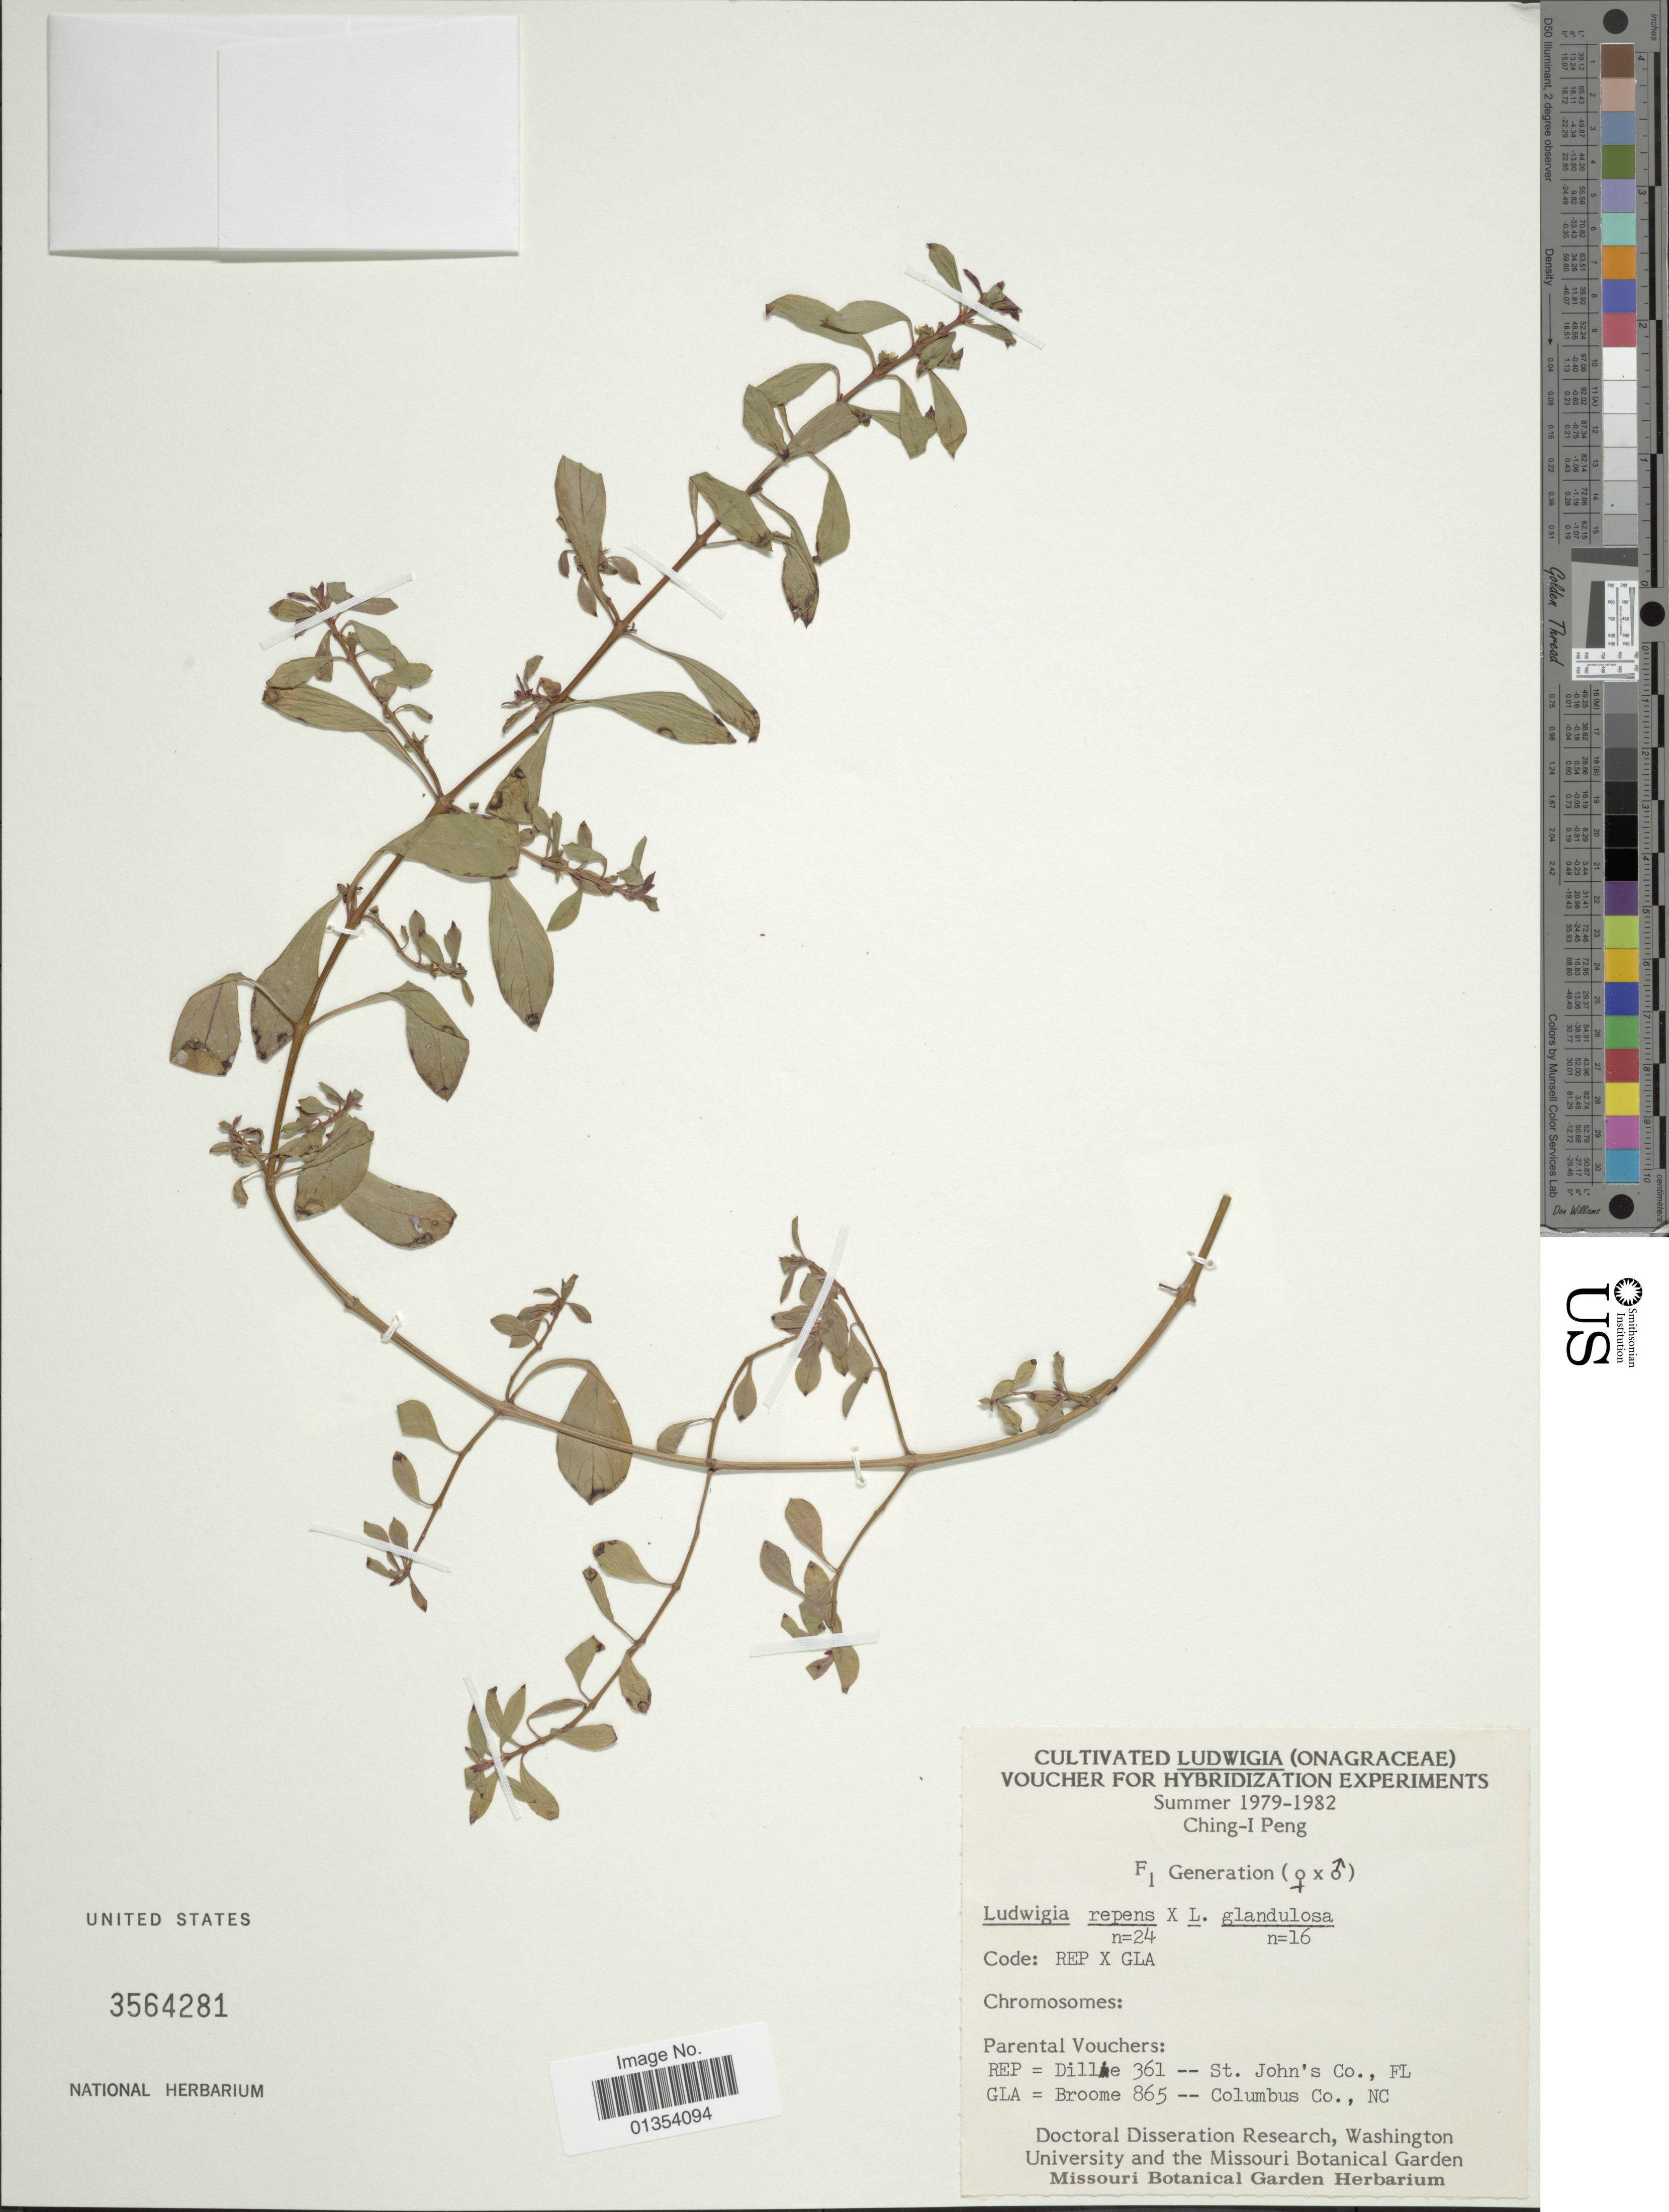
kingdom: Plantae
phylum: Tracheophyta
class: Magnoliopsida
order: Myrtales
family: Onagraceae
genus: Ludwigia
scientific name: Ludwigia repens x L. glandulosa Walter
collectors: C.-I Peng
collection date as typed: Summer 1979 - 1982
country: United States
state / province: Missouri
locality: Missouri Botanical Garden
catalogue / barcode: US 3564281